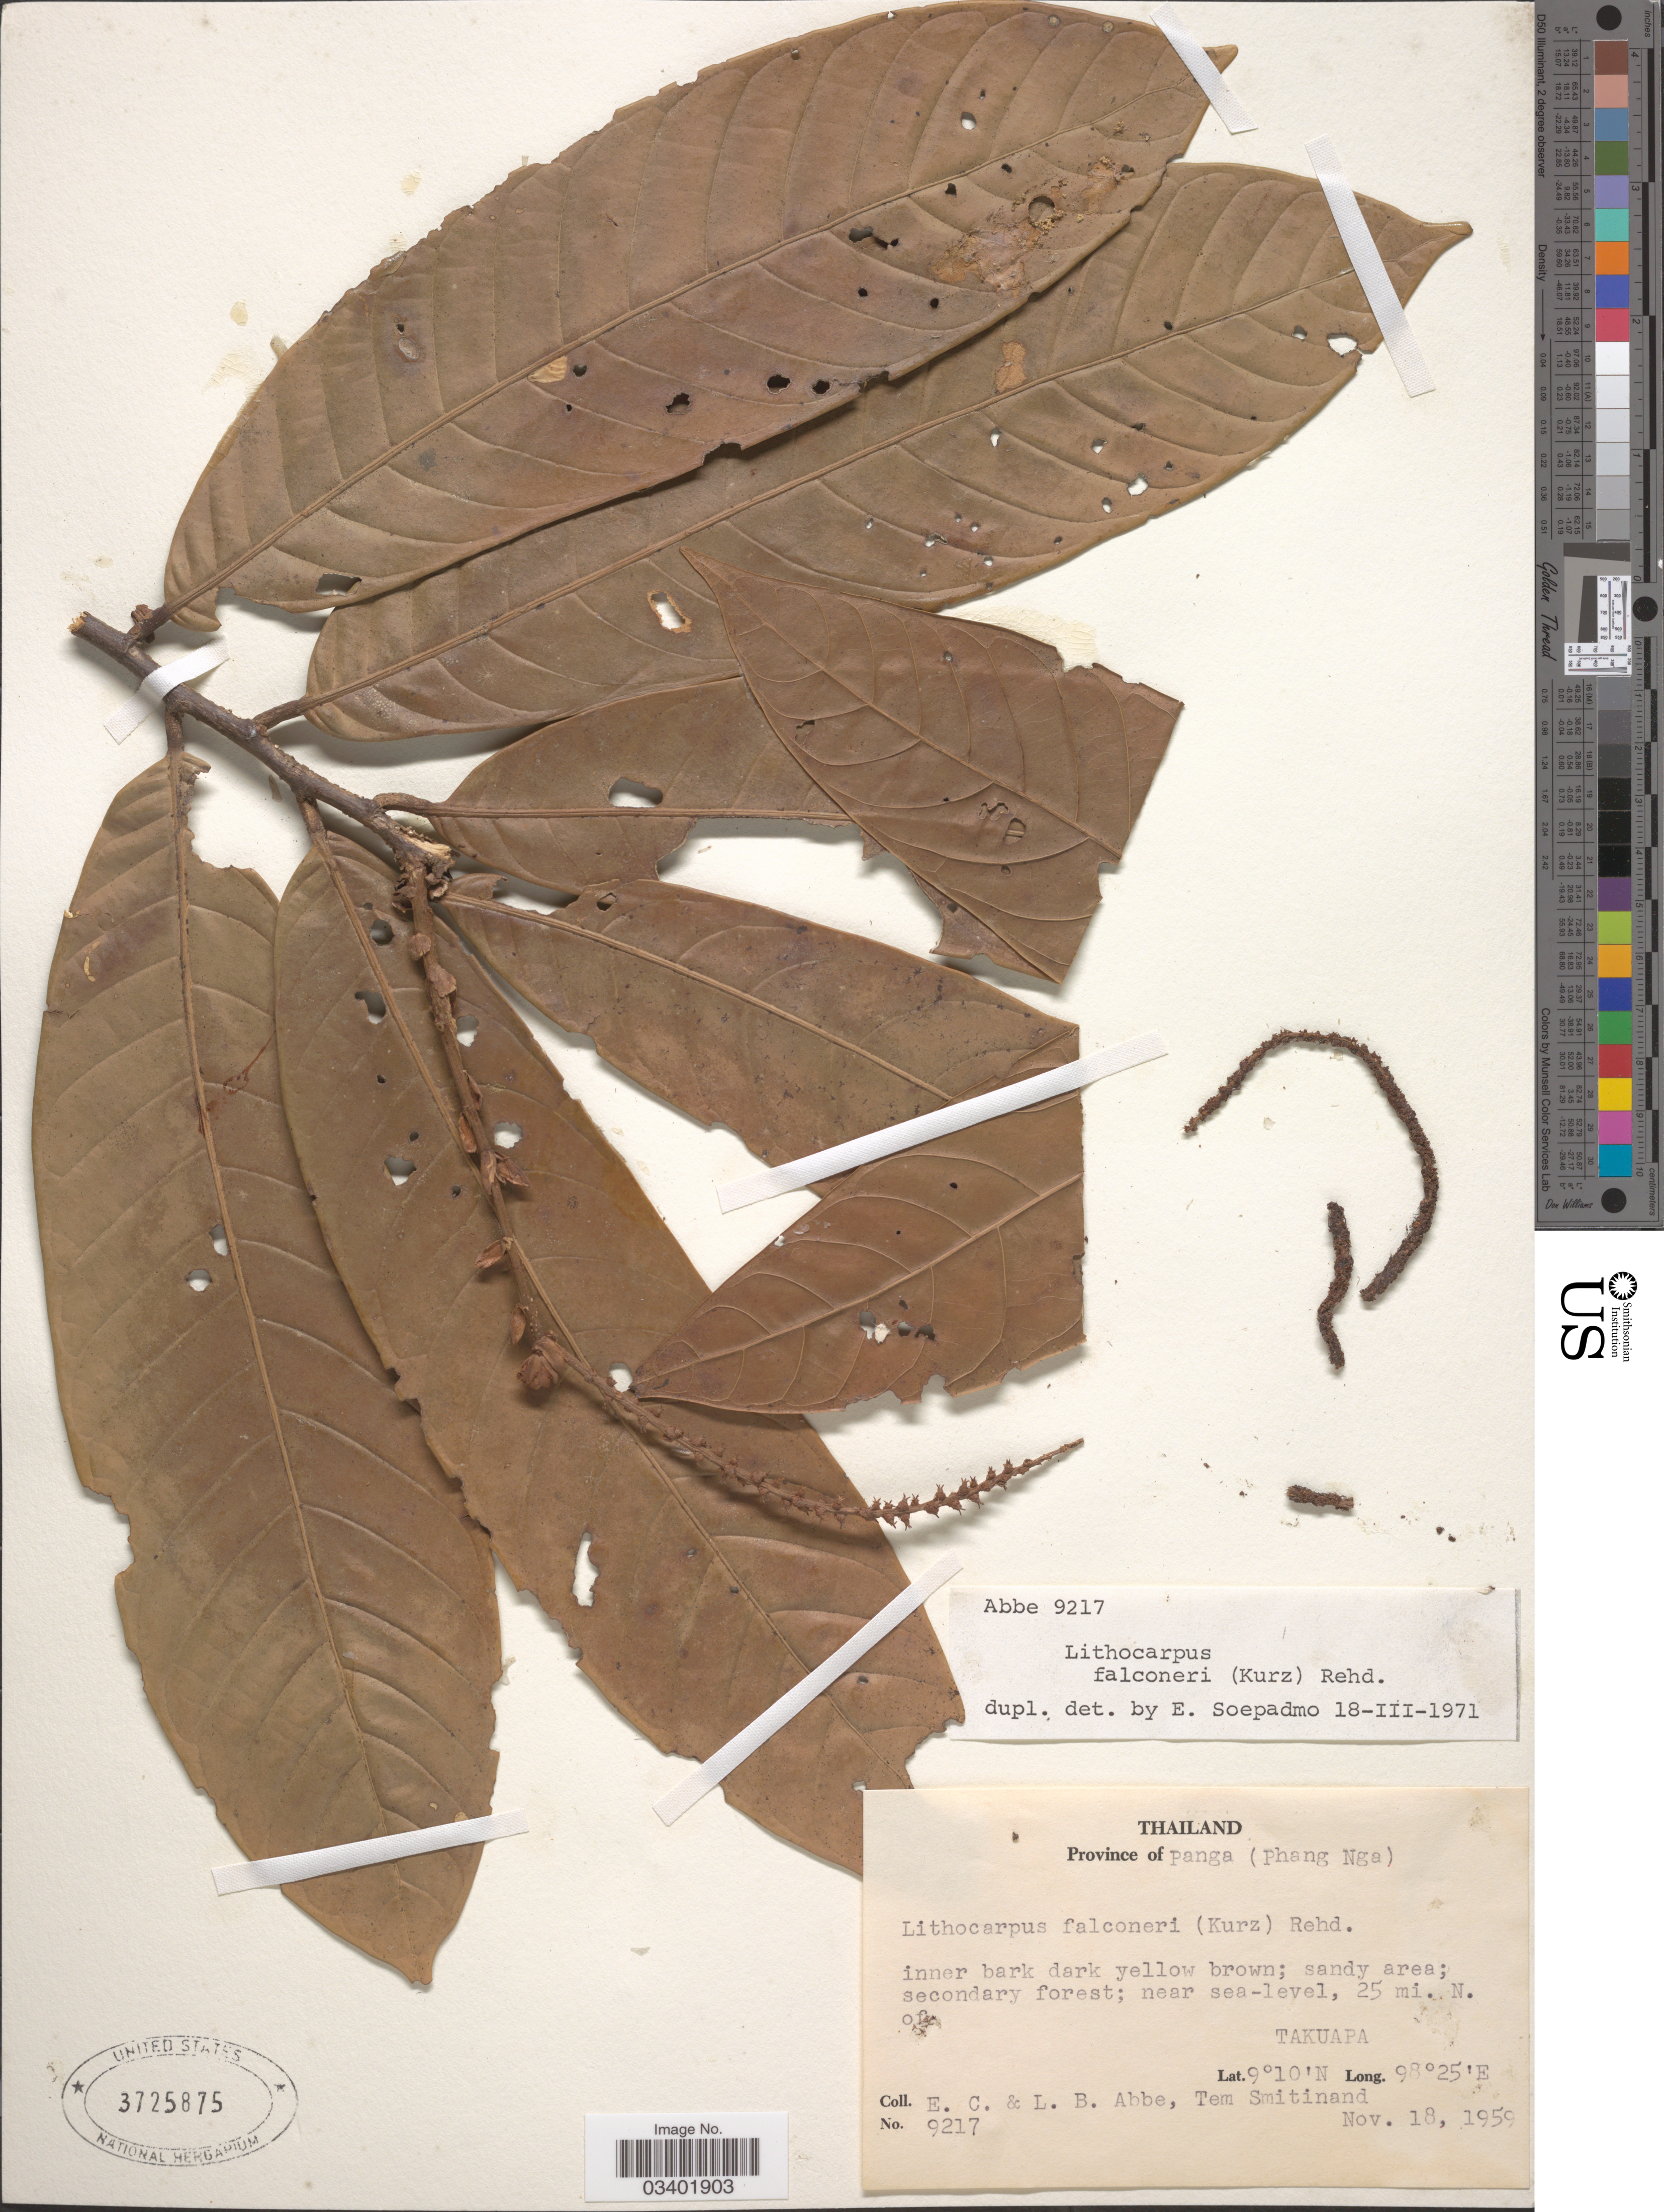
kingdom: Plantae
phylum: Tracheophyta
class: Magnoliopsida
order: Fagales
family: Fagaceae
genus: Lithocarpus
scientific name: Lithocarpus falconeri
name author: (Kurz) Rehder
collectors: E. C. Abbe, L. B. Abbe & T. Smitinand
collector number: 9217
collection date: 1959-11-18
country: Thailand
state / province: Phang Nga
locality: Province of Panga (Phang Nga). 25 mi. N. of Takuapa.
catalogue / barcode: US 3725875